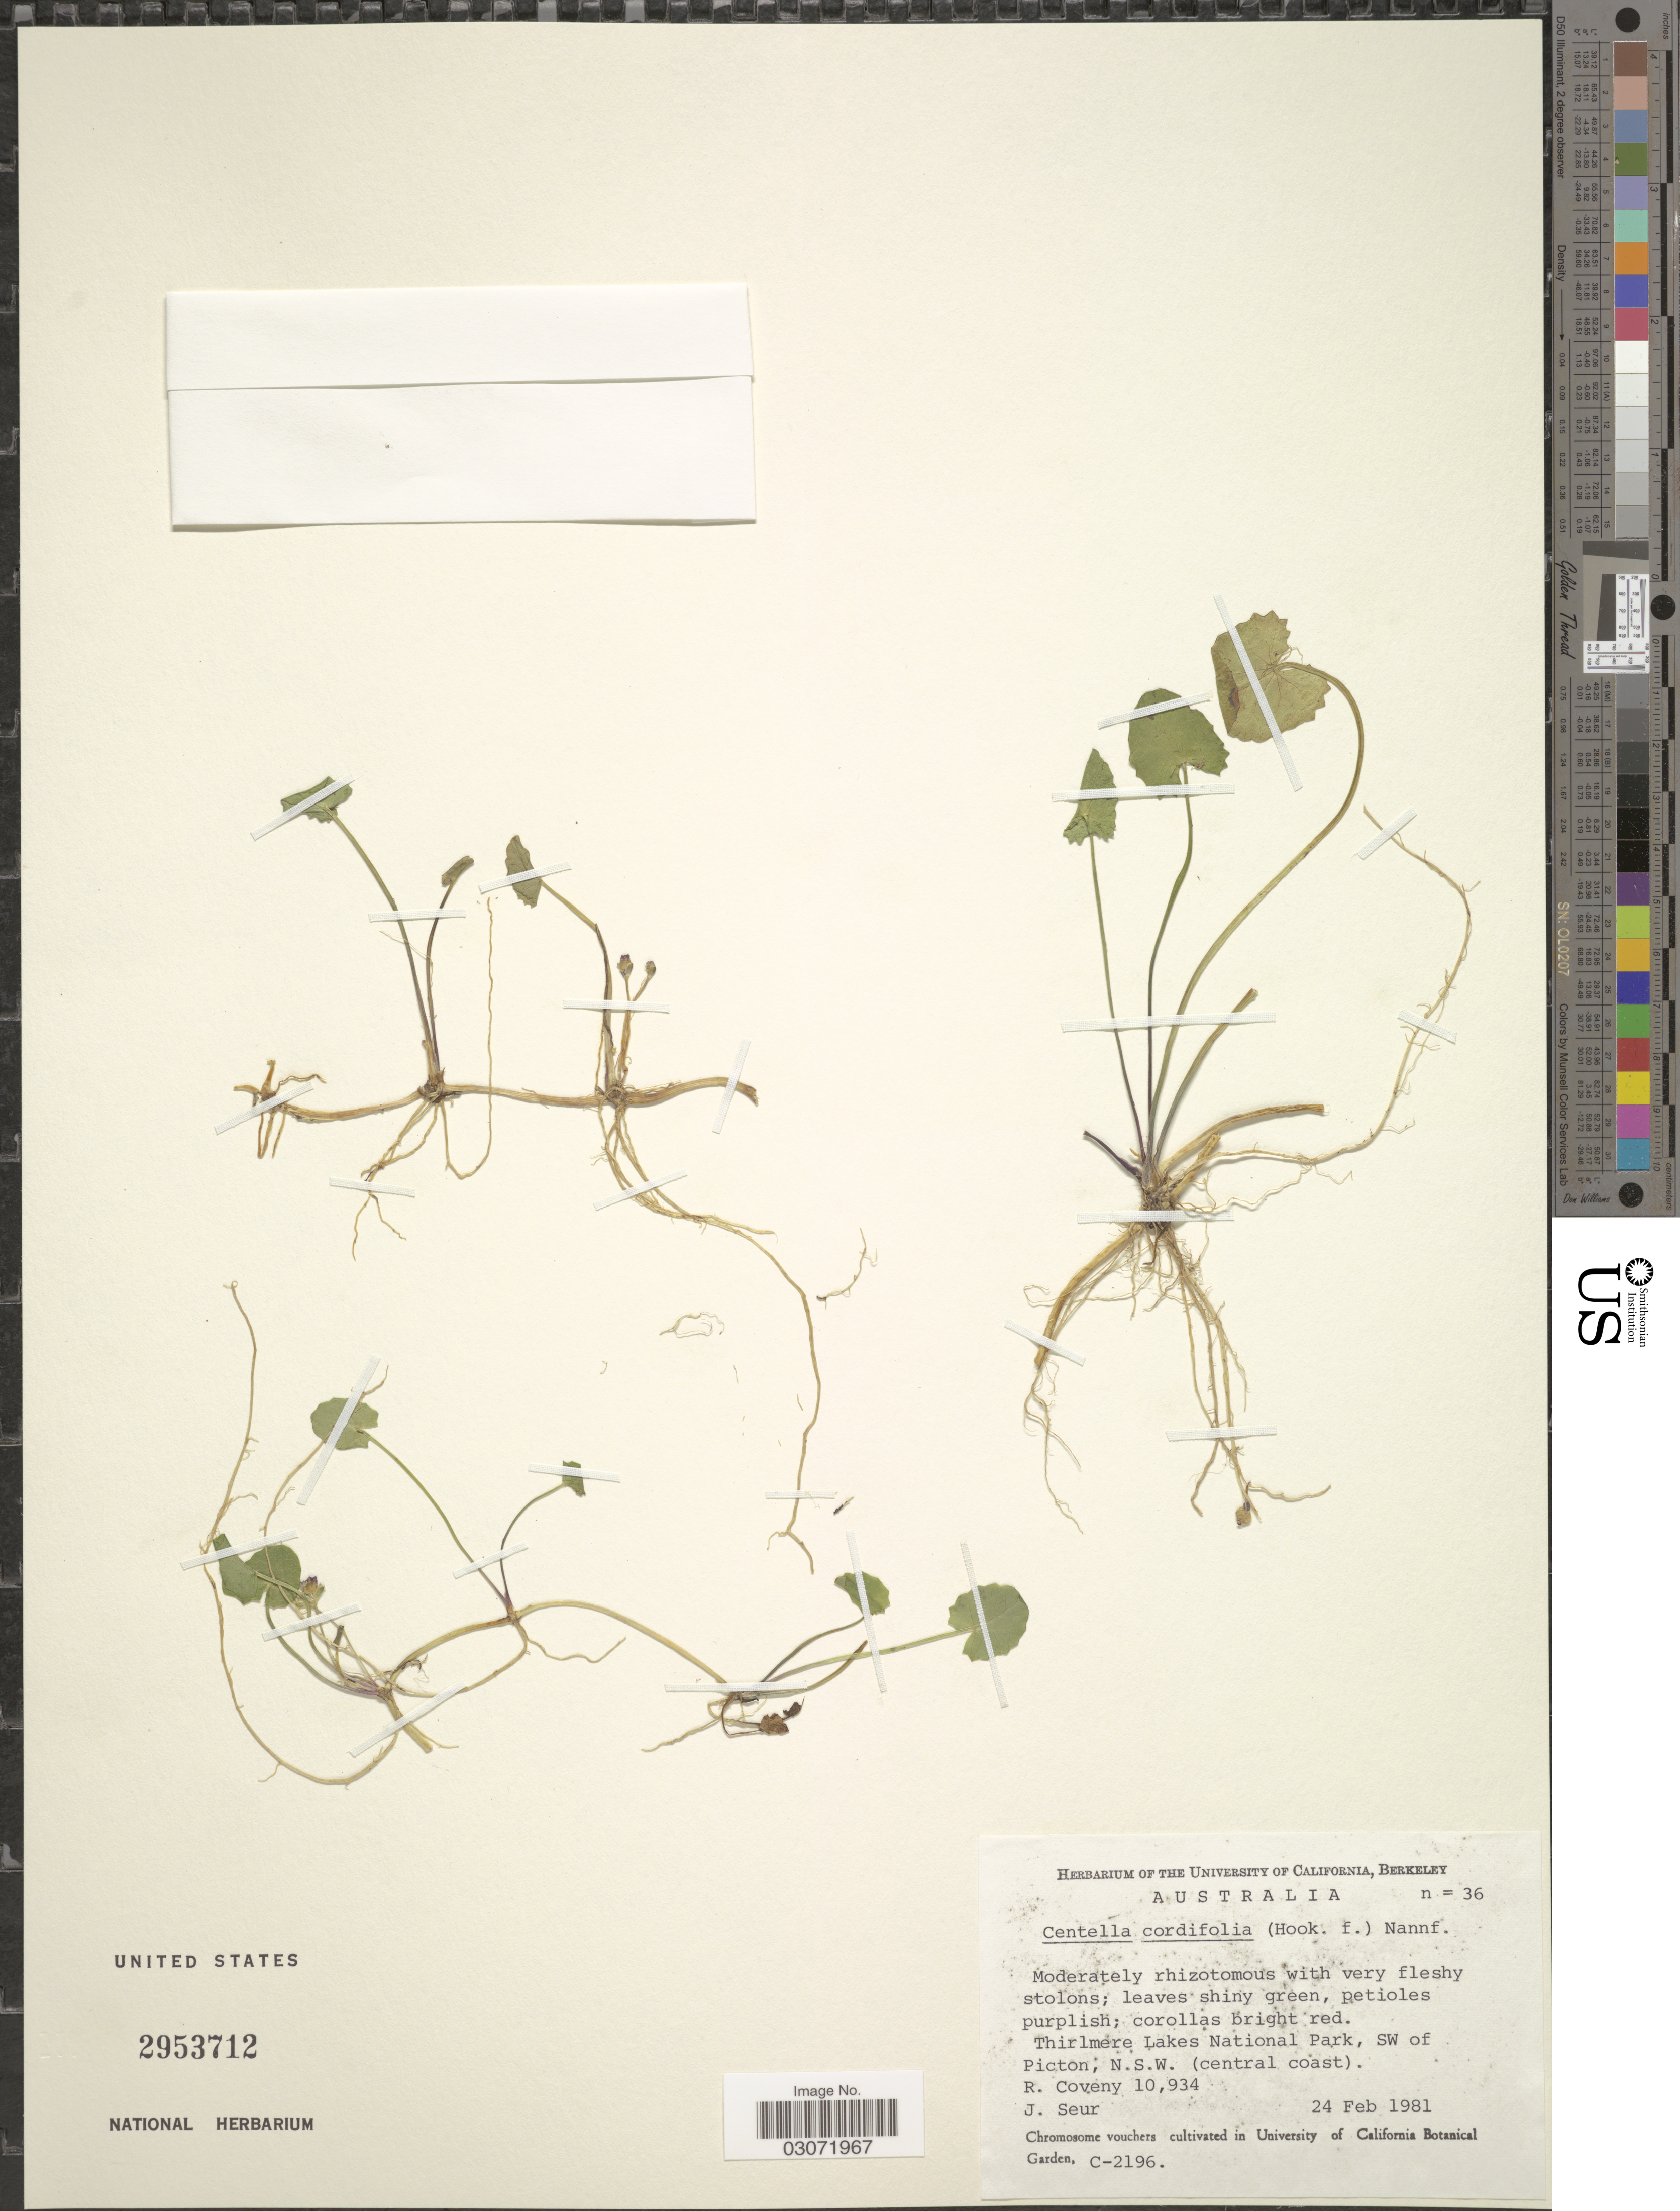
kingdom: Plantae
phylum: Tracheophyta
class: Magnoliopsida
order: Apiales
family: Apiaceae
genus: Centella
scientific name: Centella cordifolia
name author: (Hook. f.) Nannf.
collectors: R. Coveny & J. Seur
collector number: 10934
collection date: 1981-02-24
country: Australia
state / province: New South Wales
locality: Thirlmere Lakes National Park, SW of Picton, N.S.W. (central coast).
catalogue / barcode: US 2953712